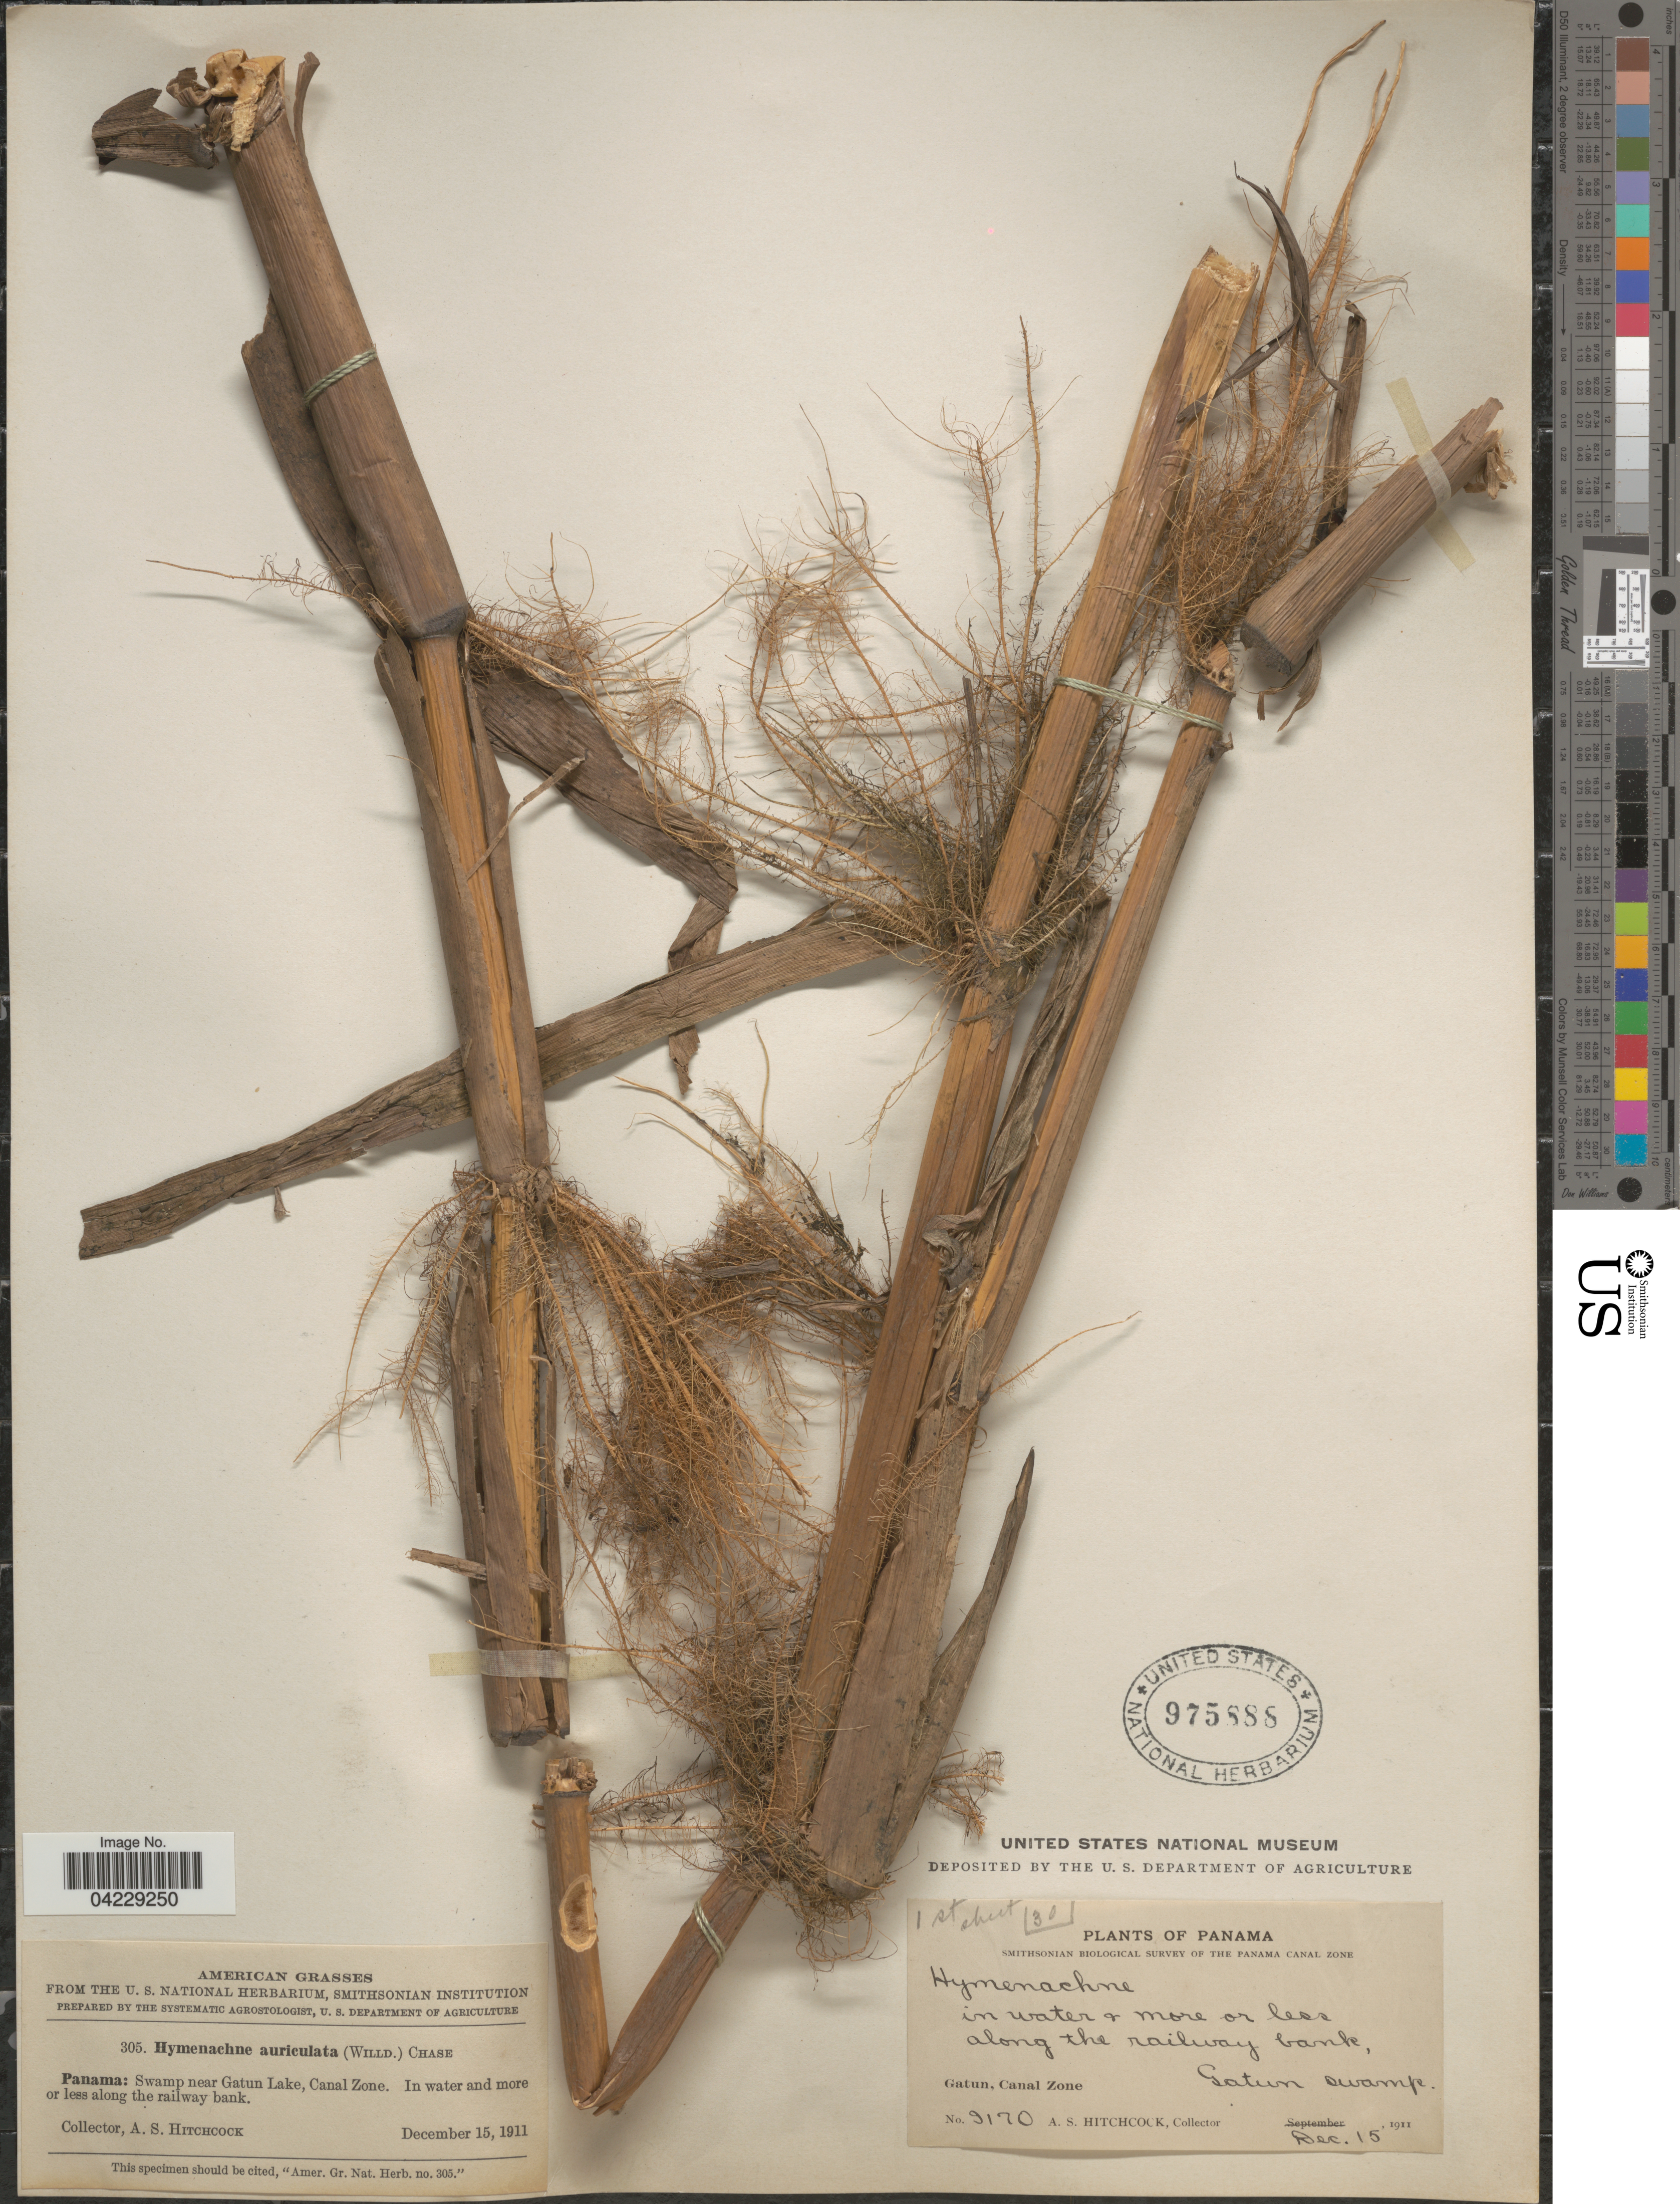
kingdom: Plantae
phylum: Tracheophyta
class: Liliopsida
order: Poales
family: Poaceae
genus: Hymenachne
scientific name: Hymenachne donacifolia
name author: (Raddi) Chase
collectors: A. S. Hitchcock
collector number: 305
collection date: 1911-12-15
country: Panama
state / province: Colón / Panamá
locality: Swamp near Gatun Lake, Canal Zone. Smithsonian Biological Survey of the Panama Canal Zone. Gatun swamp. Gatun.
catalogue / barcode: US 975888